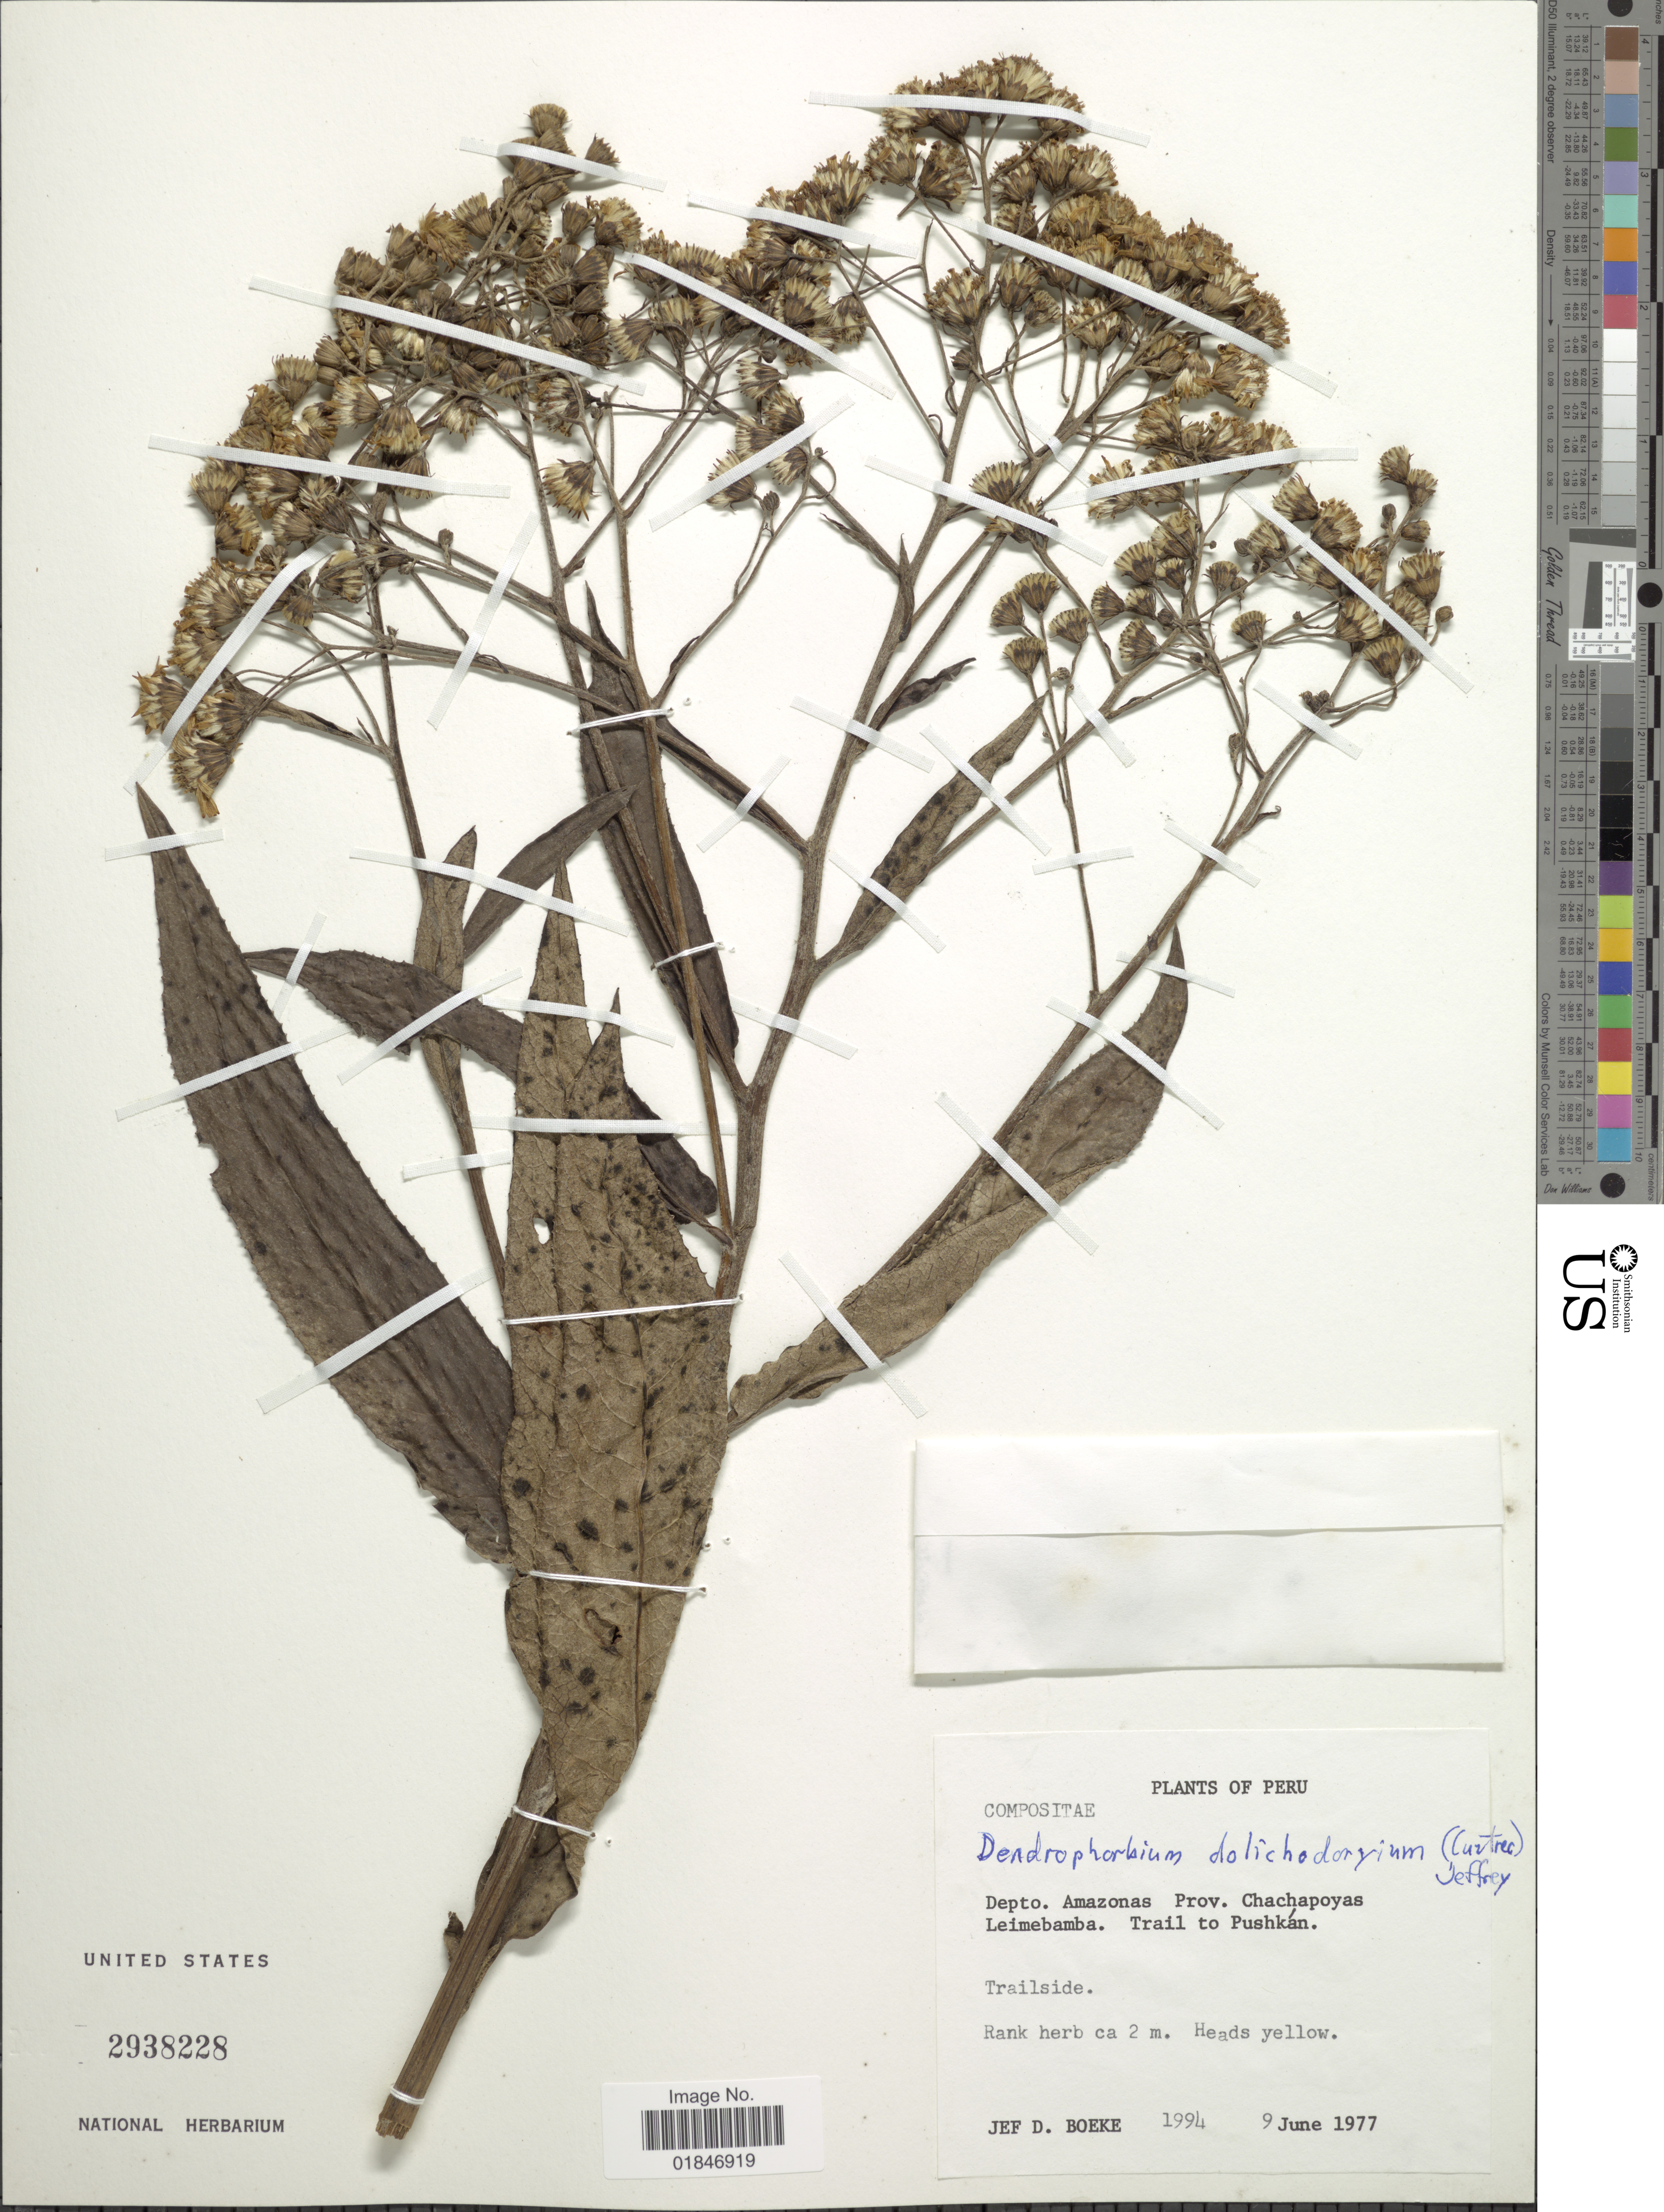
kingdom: Plantae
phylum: Tracheophyta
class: Magnoliopsida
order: Asterales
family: Asteraceae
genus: Dendrophorbium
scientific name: Dendrophorbium dolichodoryium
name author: (Cuatrec.) C. Jeffrey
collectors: J. Boeke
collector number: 1994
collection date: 1977-06-09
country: Peru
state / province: Amazonas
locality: Prov. Chachapoyas Leimebamba. Trail to Pushkan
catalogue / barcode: US 2938228